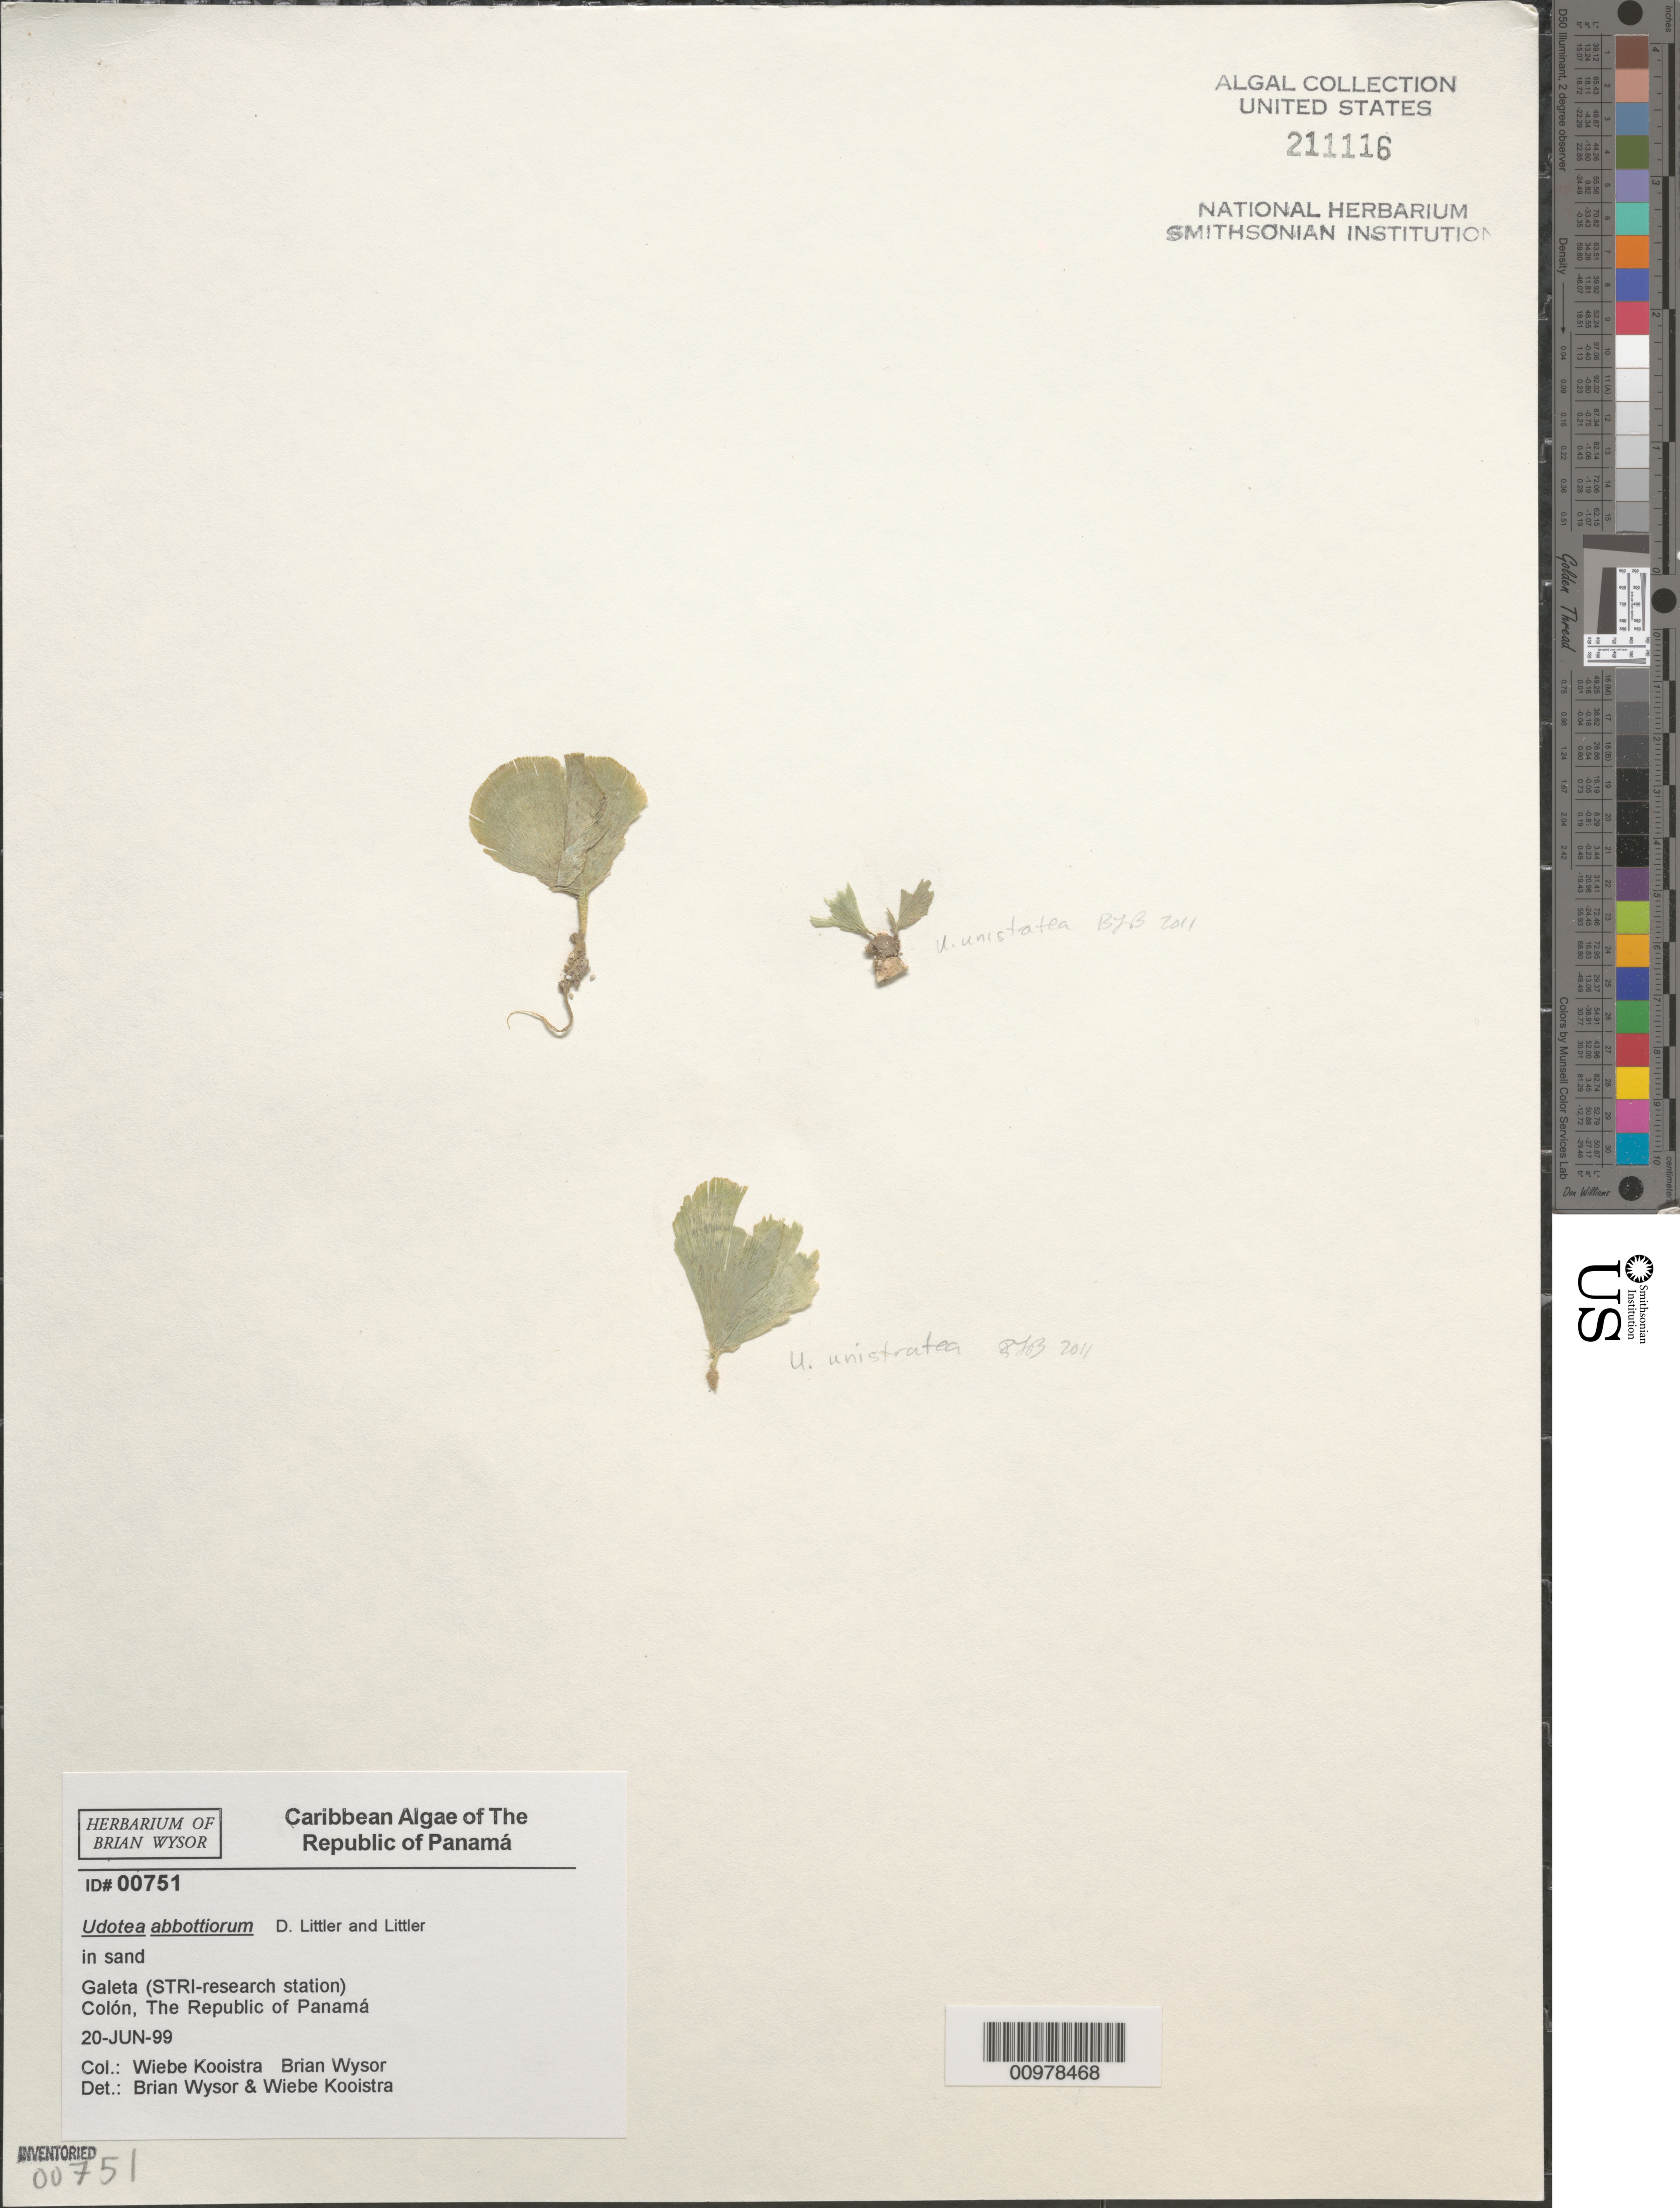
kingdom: Plantae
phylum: Chlorophyta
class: Ulvophyceae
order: Bryopsidales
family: Udoteaceae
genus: Udotea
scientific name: Udotea abbottiorum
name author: D.S. Littler & Littler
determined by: Wysor, B.; Kooistra, Wiebe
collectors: B. Wysor & W. Kooistra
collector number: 00751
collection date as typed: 20 Jun 1999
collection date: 1999-06-20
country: Panama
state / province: Colón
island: Galeta Island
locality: STRI (Smithsonian Tropical Research Institute) research station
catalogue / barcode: US 211116